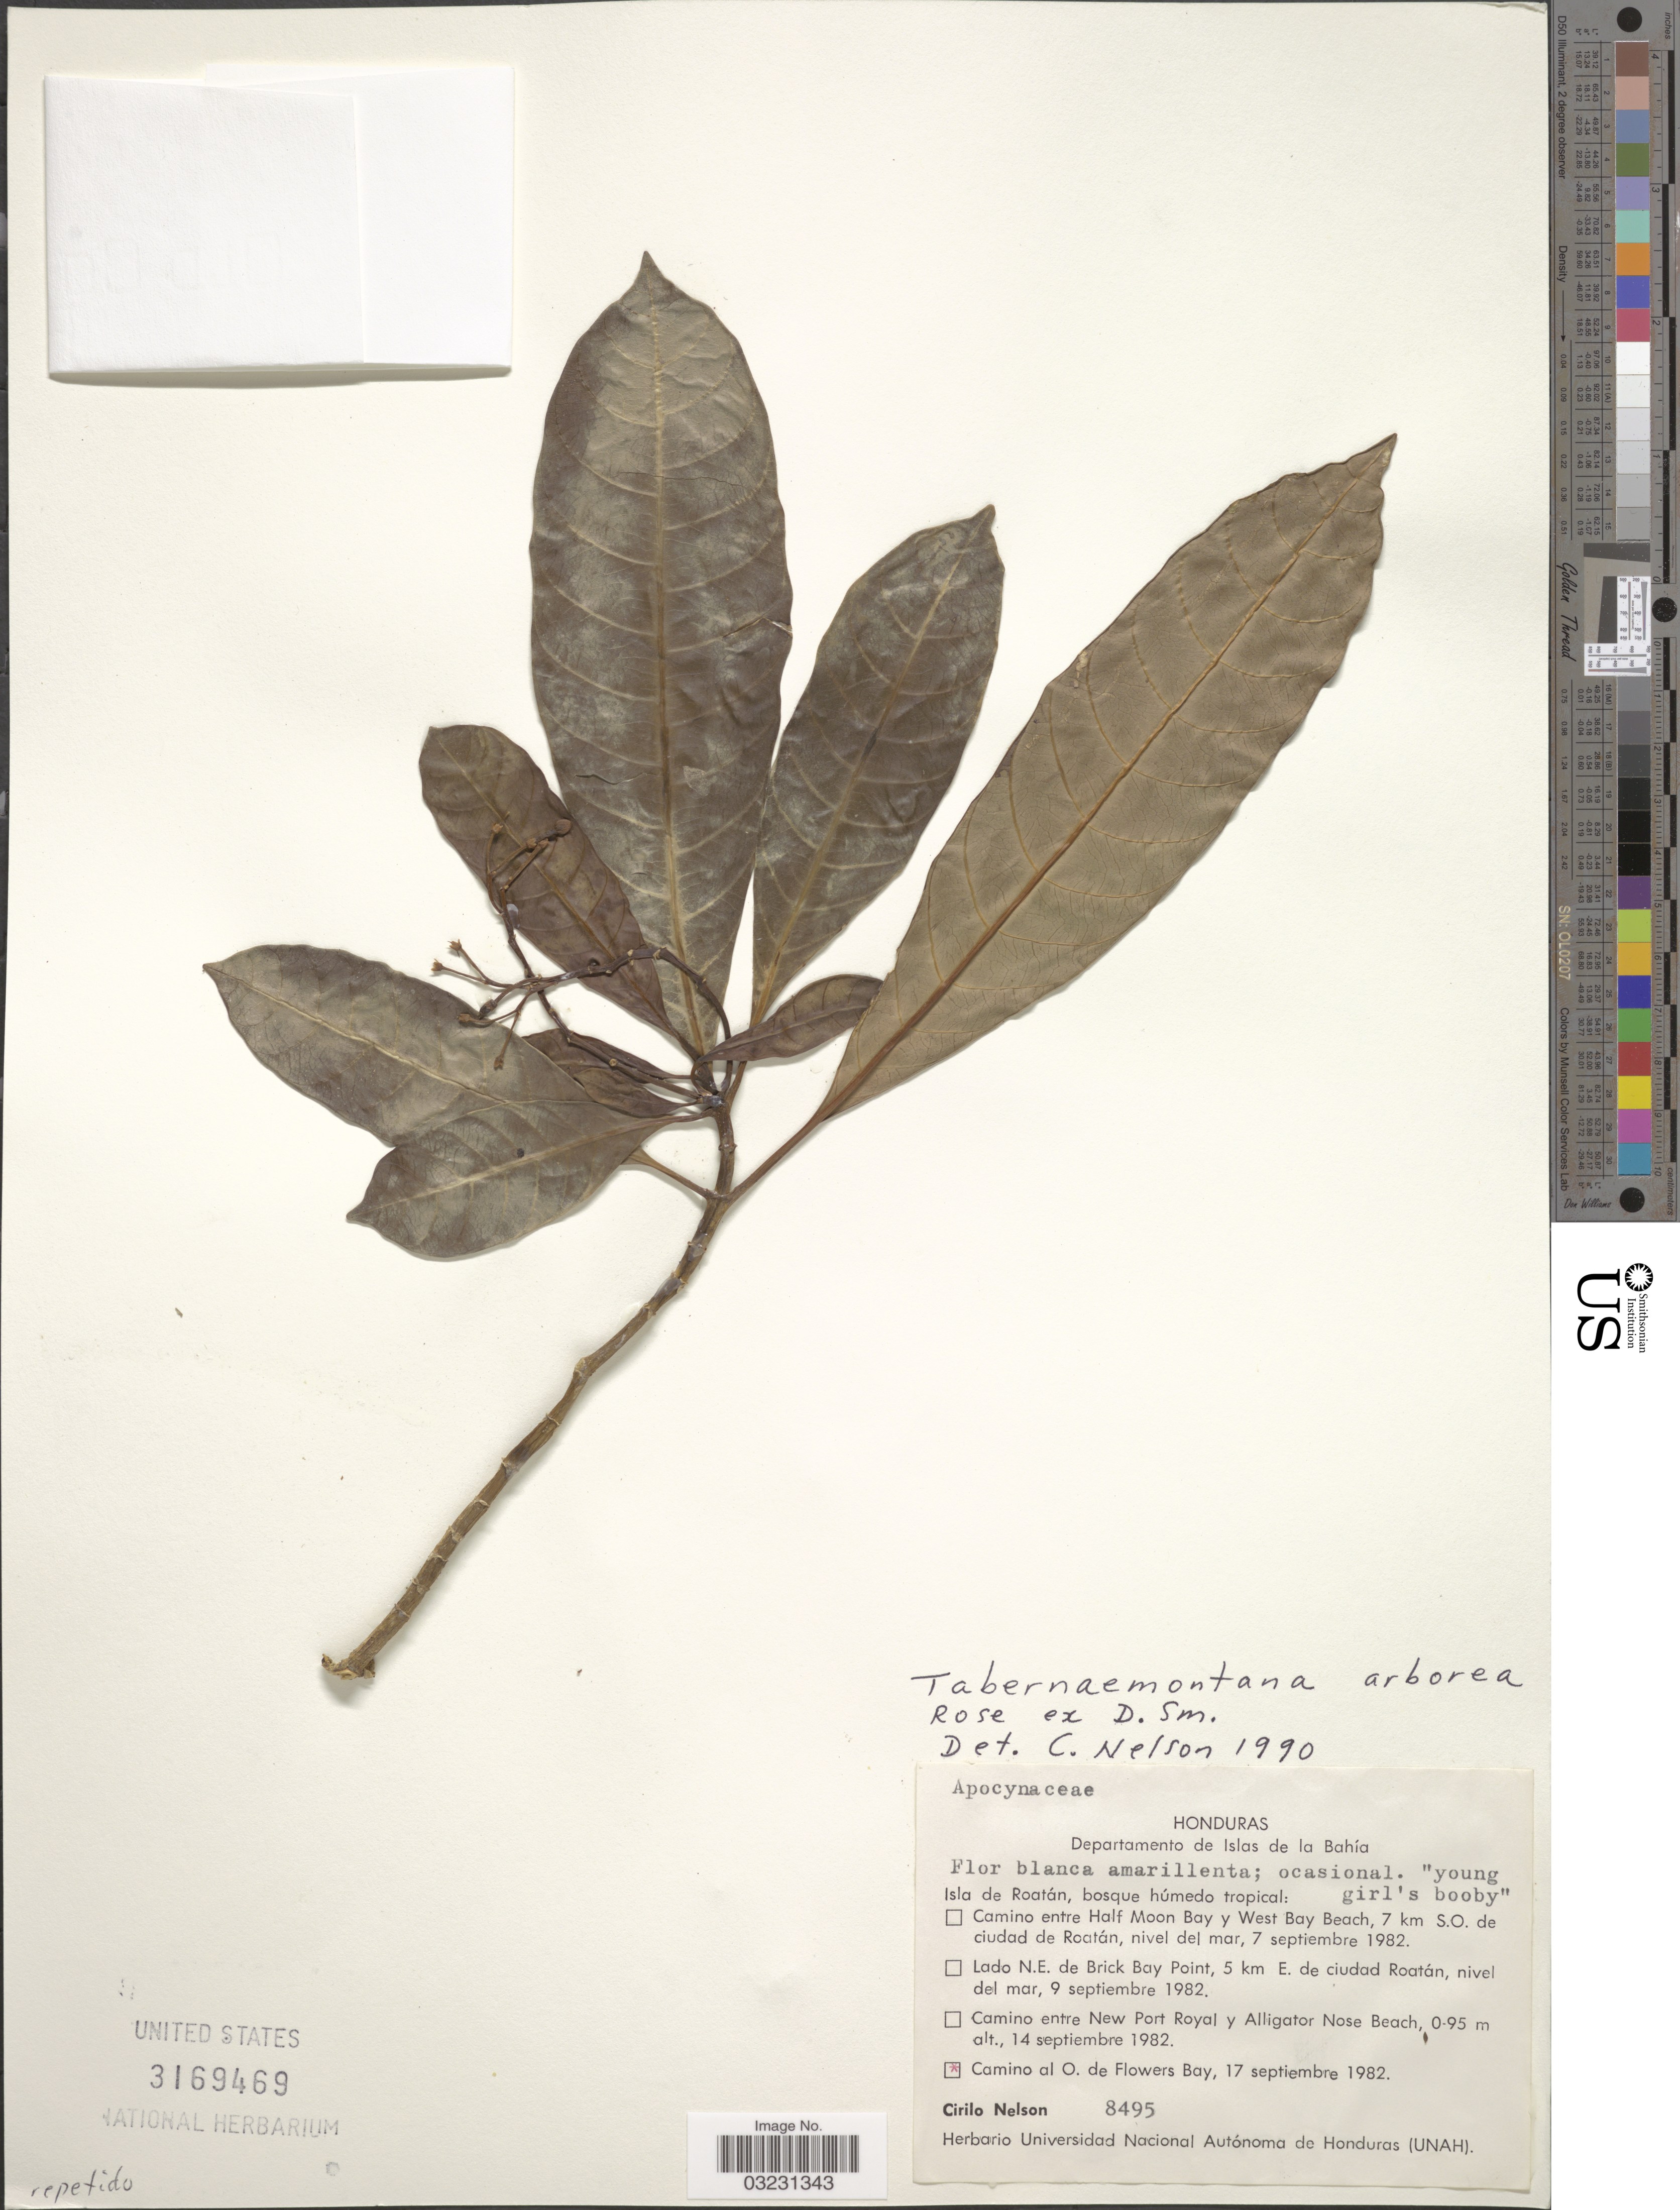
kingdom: Plantae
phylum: Tracheophyta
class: Magnoliopsida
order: Gentianales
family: Apocynaceae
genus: Tabernaemontana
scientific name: Tabernaemontana arborea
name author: Rose in Donn. Sm.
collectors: C. Nelson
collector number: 8495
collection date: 1982-09-17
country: Honduras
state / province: Islas de la Bahía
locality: Departamento de Islas de la Bahía, Isla de Roatán, bosque húmedo tropical: Camino al O. de Flowers Bay.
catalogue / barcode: US 3169469